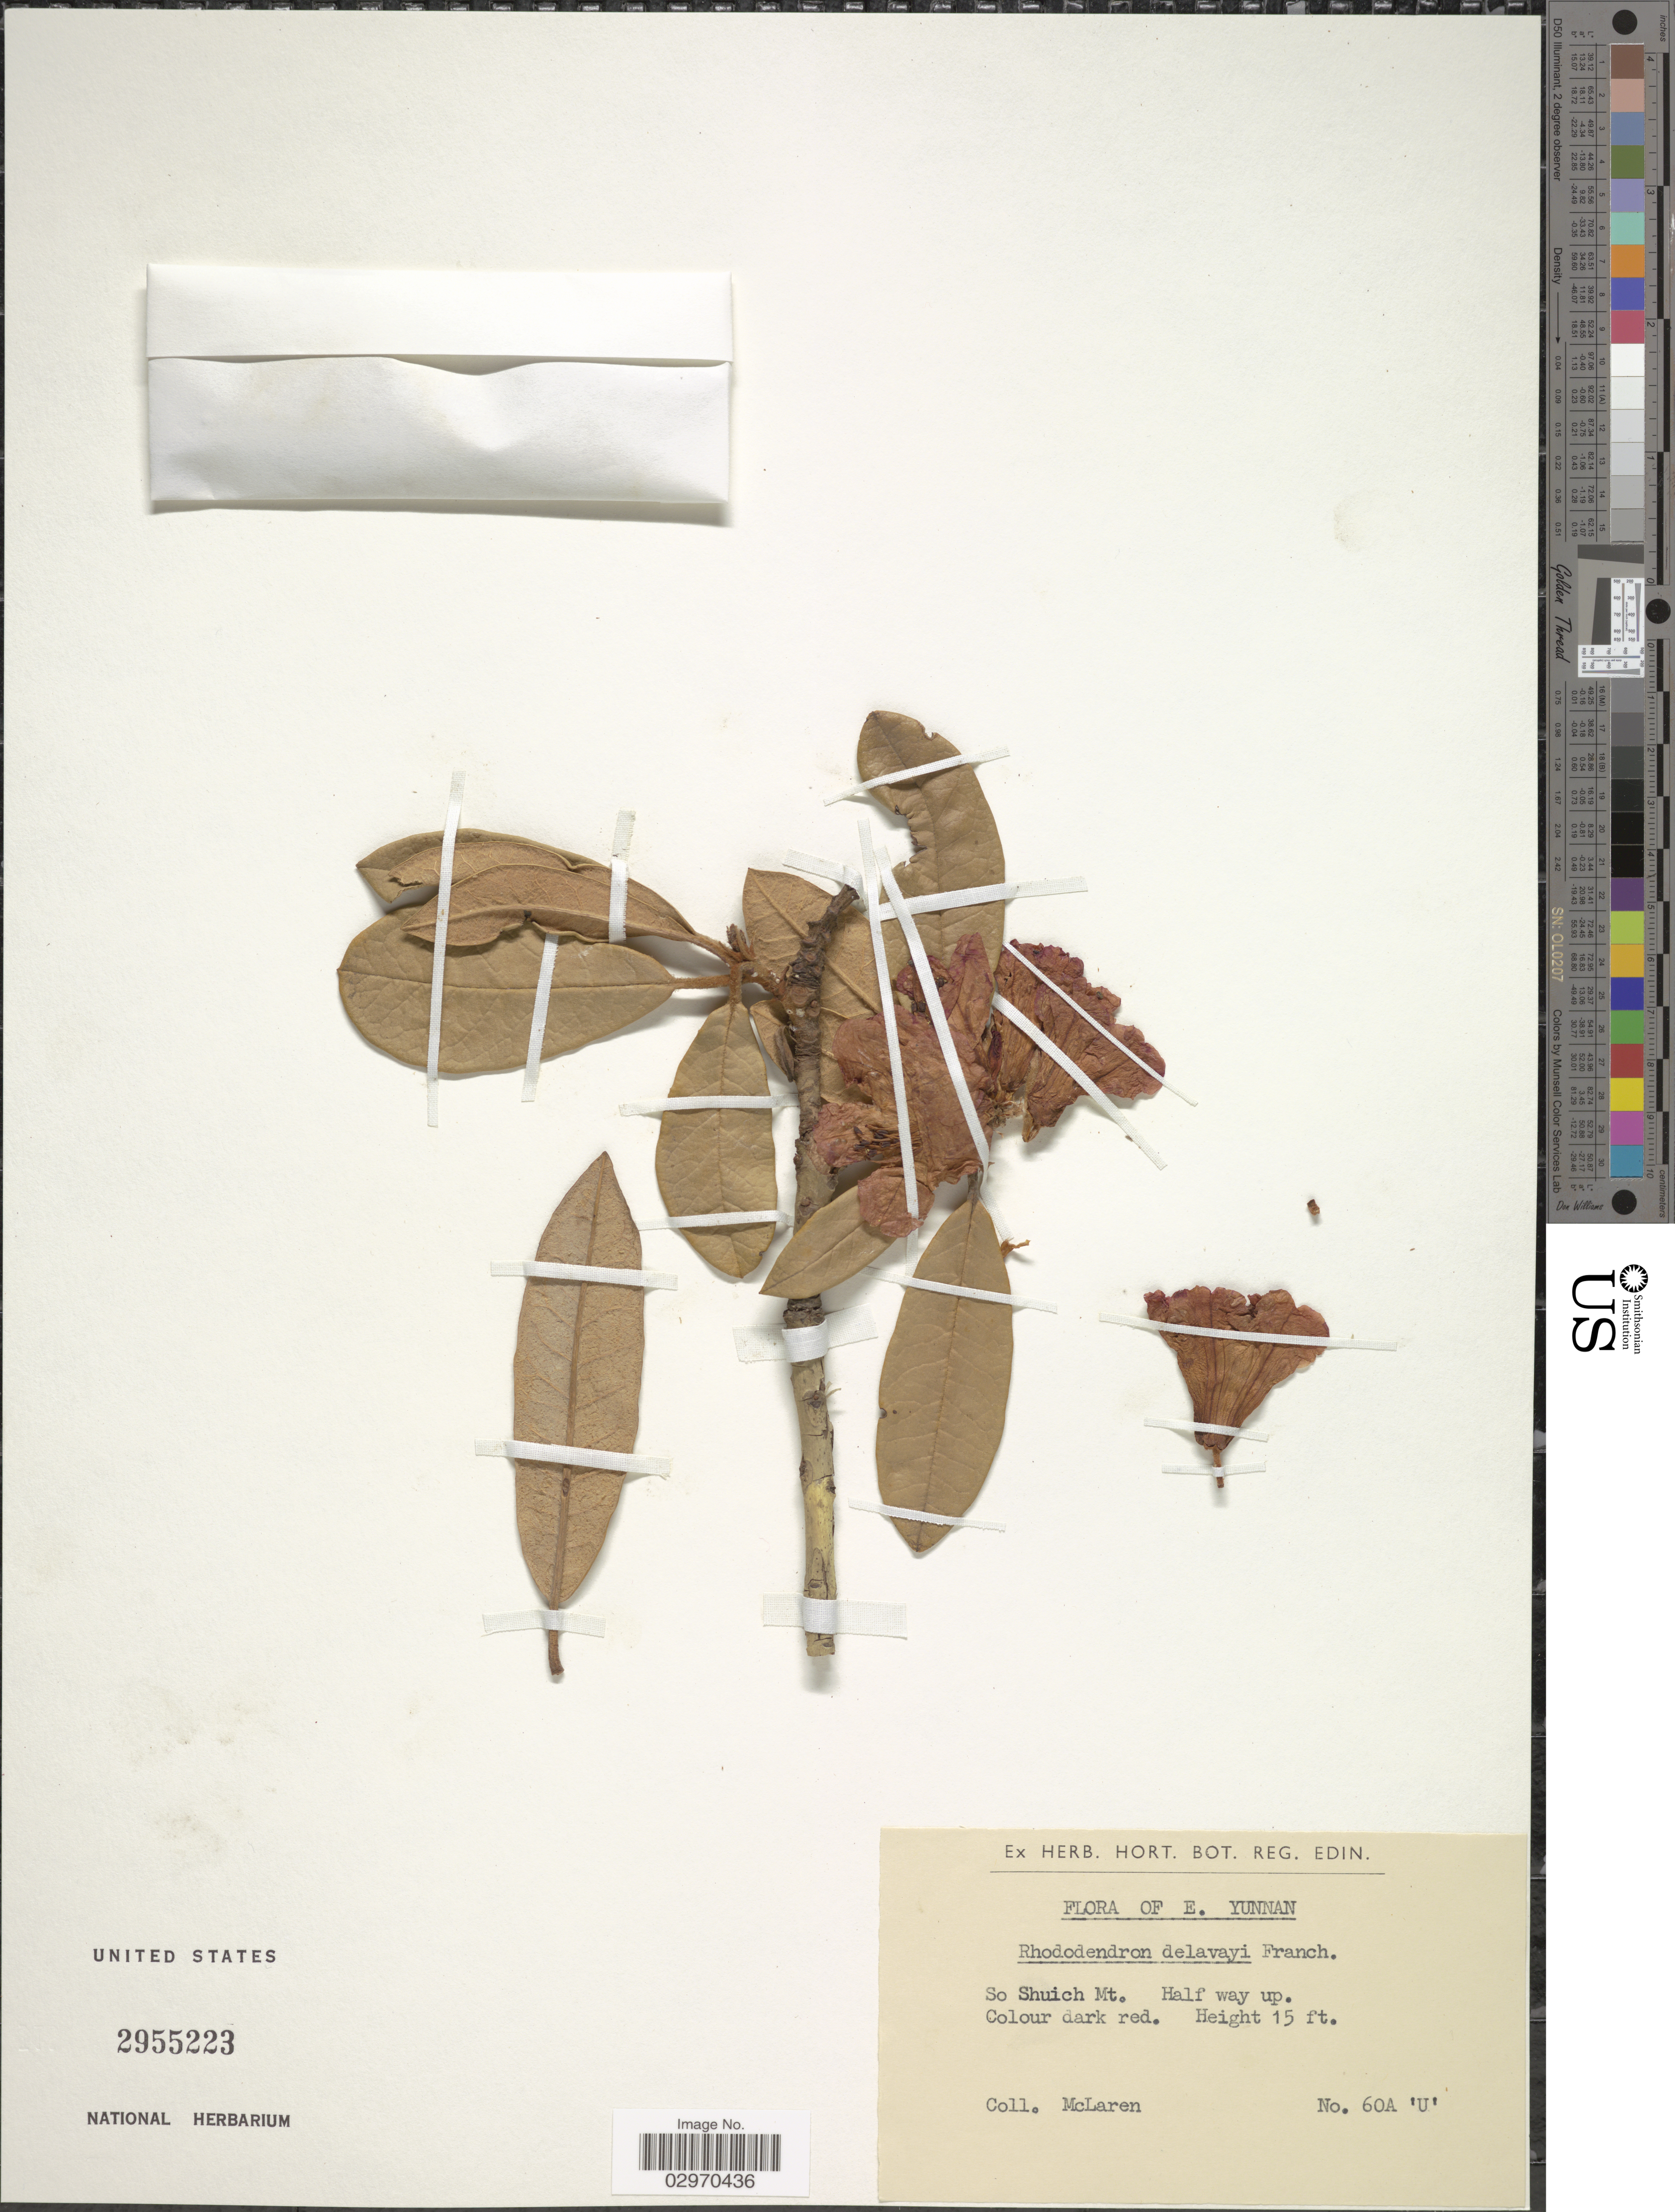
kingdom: Plantae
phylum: Tracheophyta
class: Magnoliopsida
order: Ericales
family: Ericaceae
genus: Rhododendron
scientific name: Rhododendron delavayi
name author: Franch.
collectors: McLaren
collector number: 60A 'U'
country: China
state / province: Yunnan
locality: E. Yunnan. So Shuich Mt. Half way up.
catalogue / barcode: US 2955223